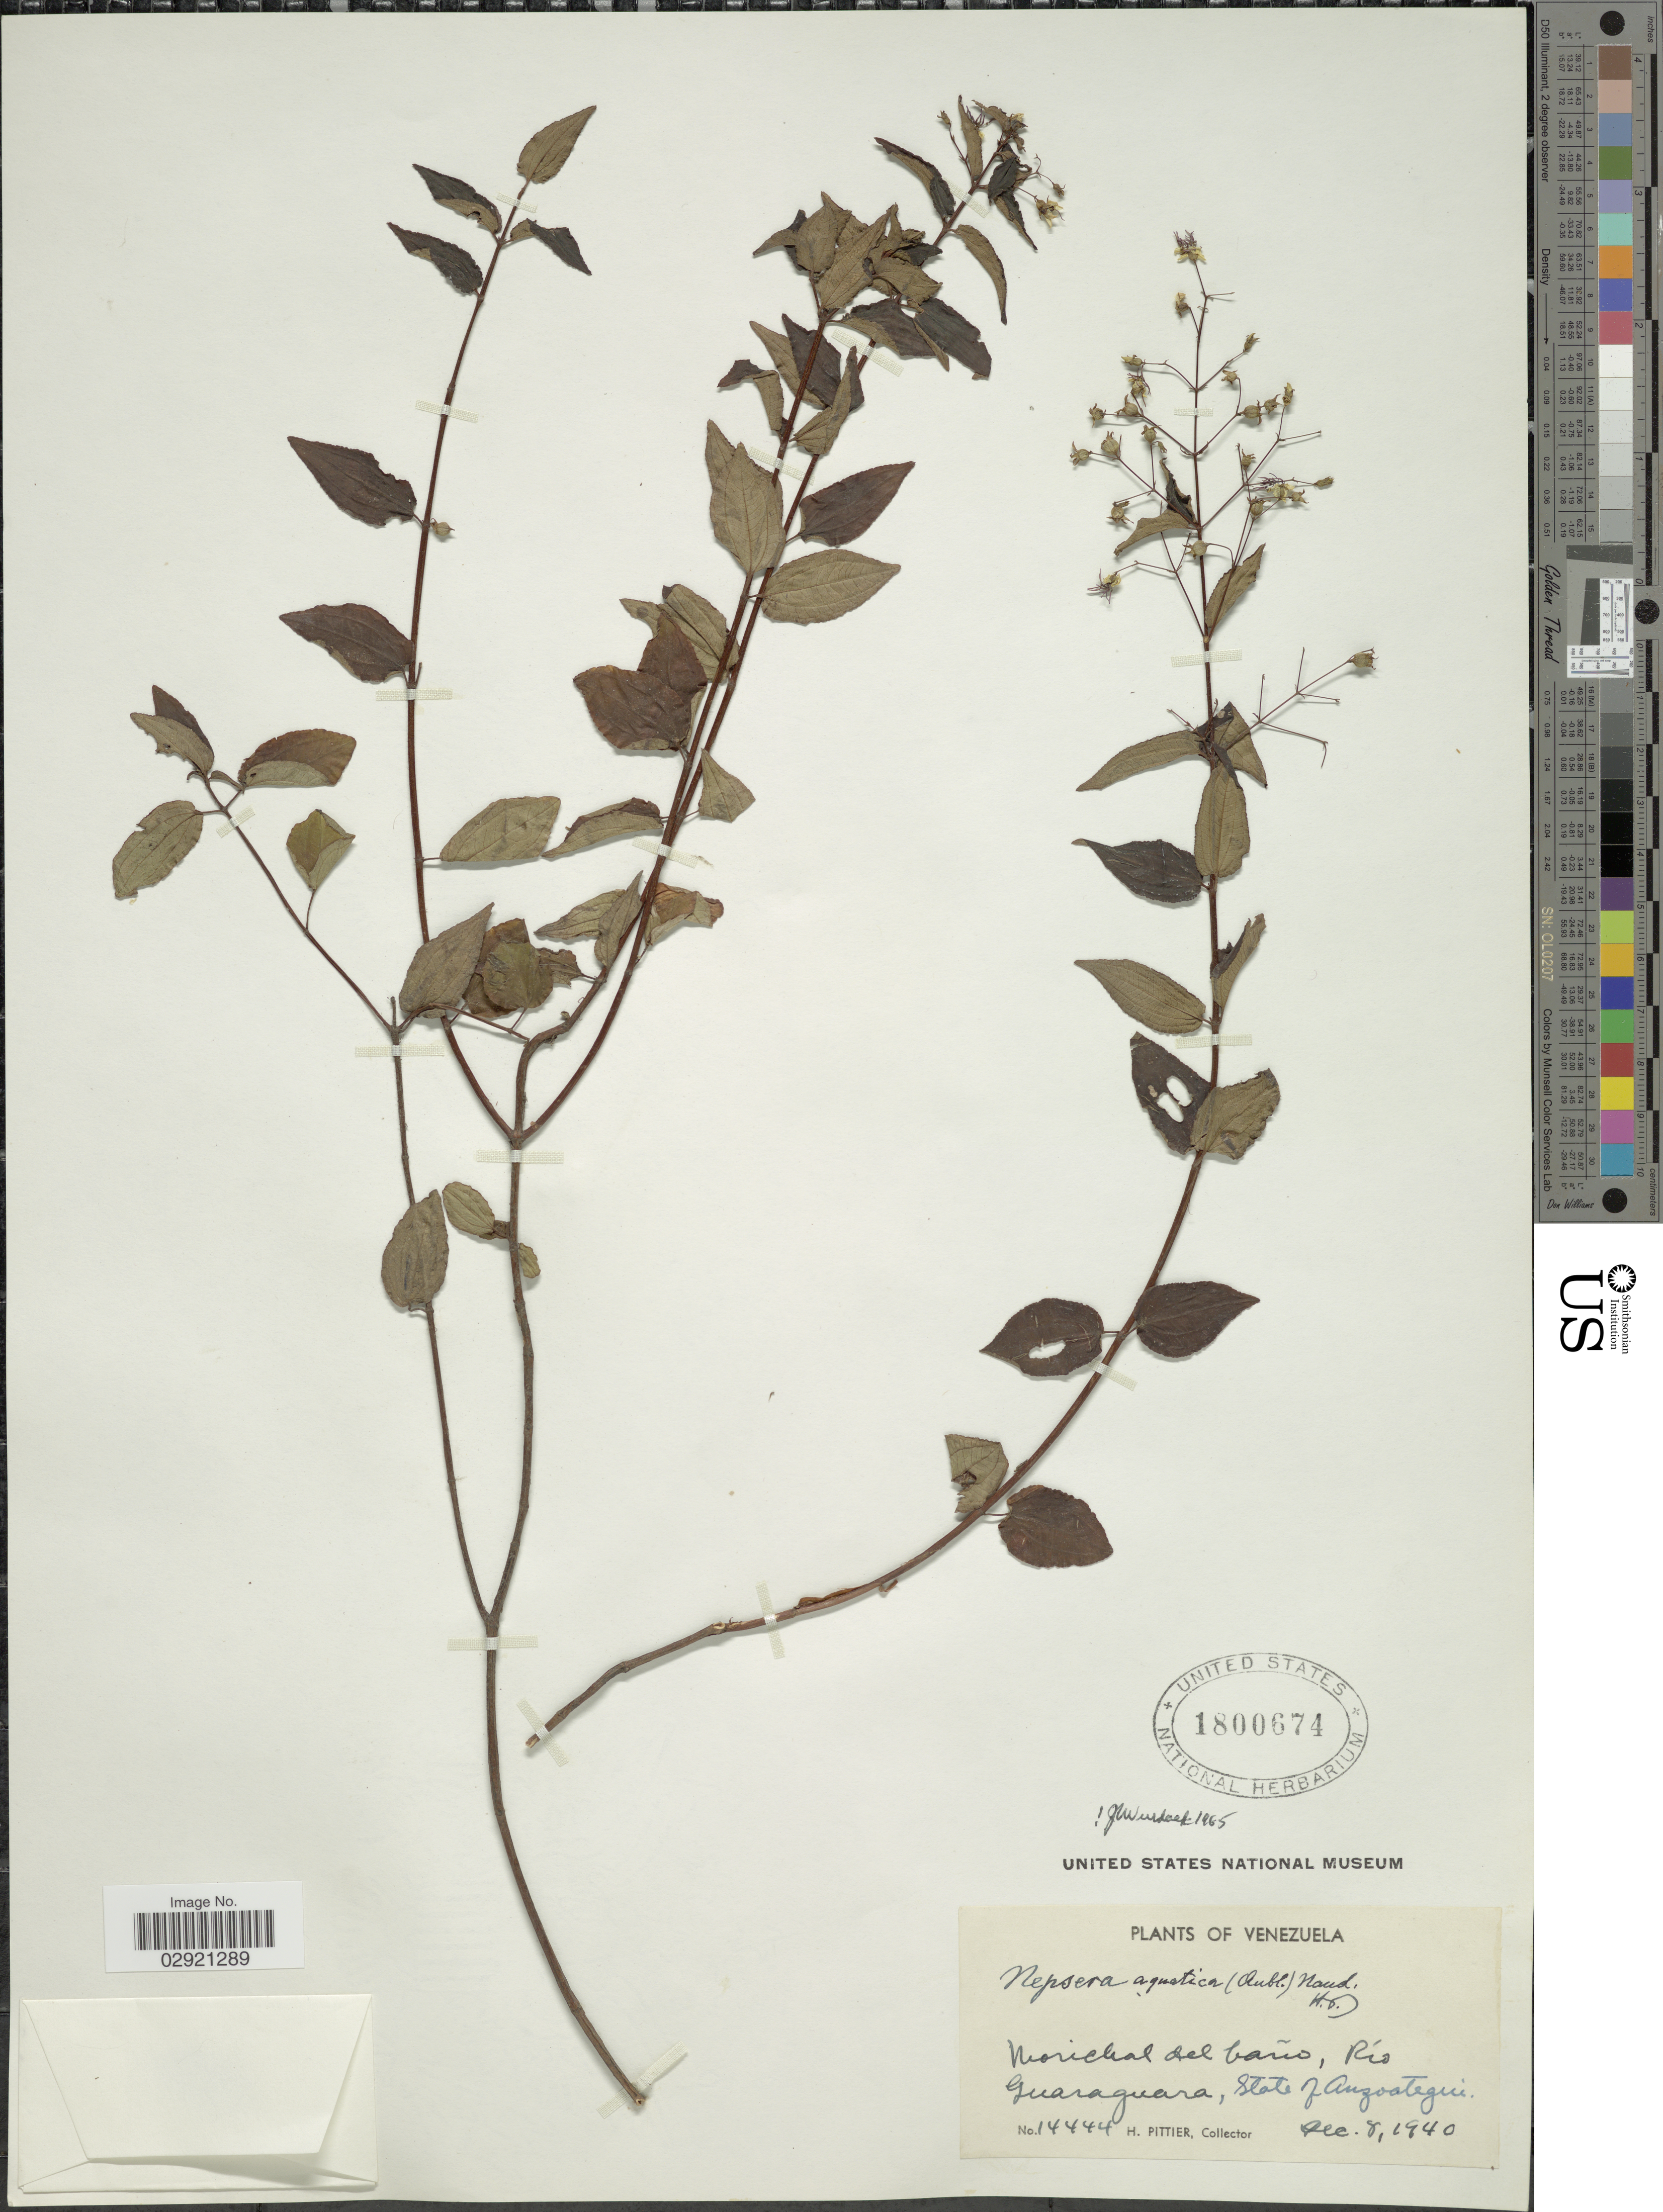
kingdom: Plantae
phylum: Tracheophyta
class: Magnoliopsida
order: Myrtales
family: Melastomataceae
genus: Nepsera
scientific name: Nepsera aquatica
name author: (Aubl.) Naudin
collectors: H. F. Pittier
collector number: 14444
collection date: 1940-12-08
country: Venezuela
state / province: Anzoategui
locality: Morichal del baño, Río Guaraguara.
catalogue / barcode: US 1800674